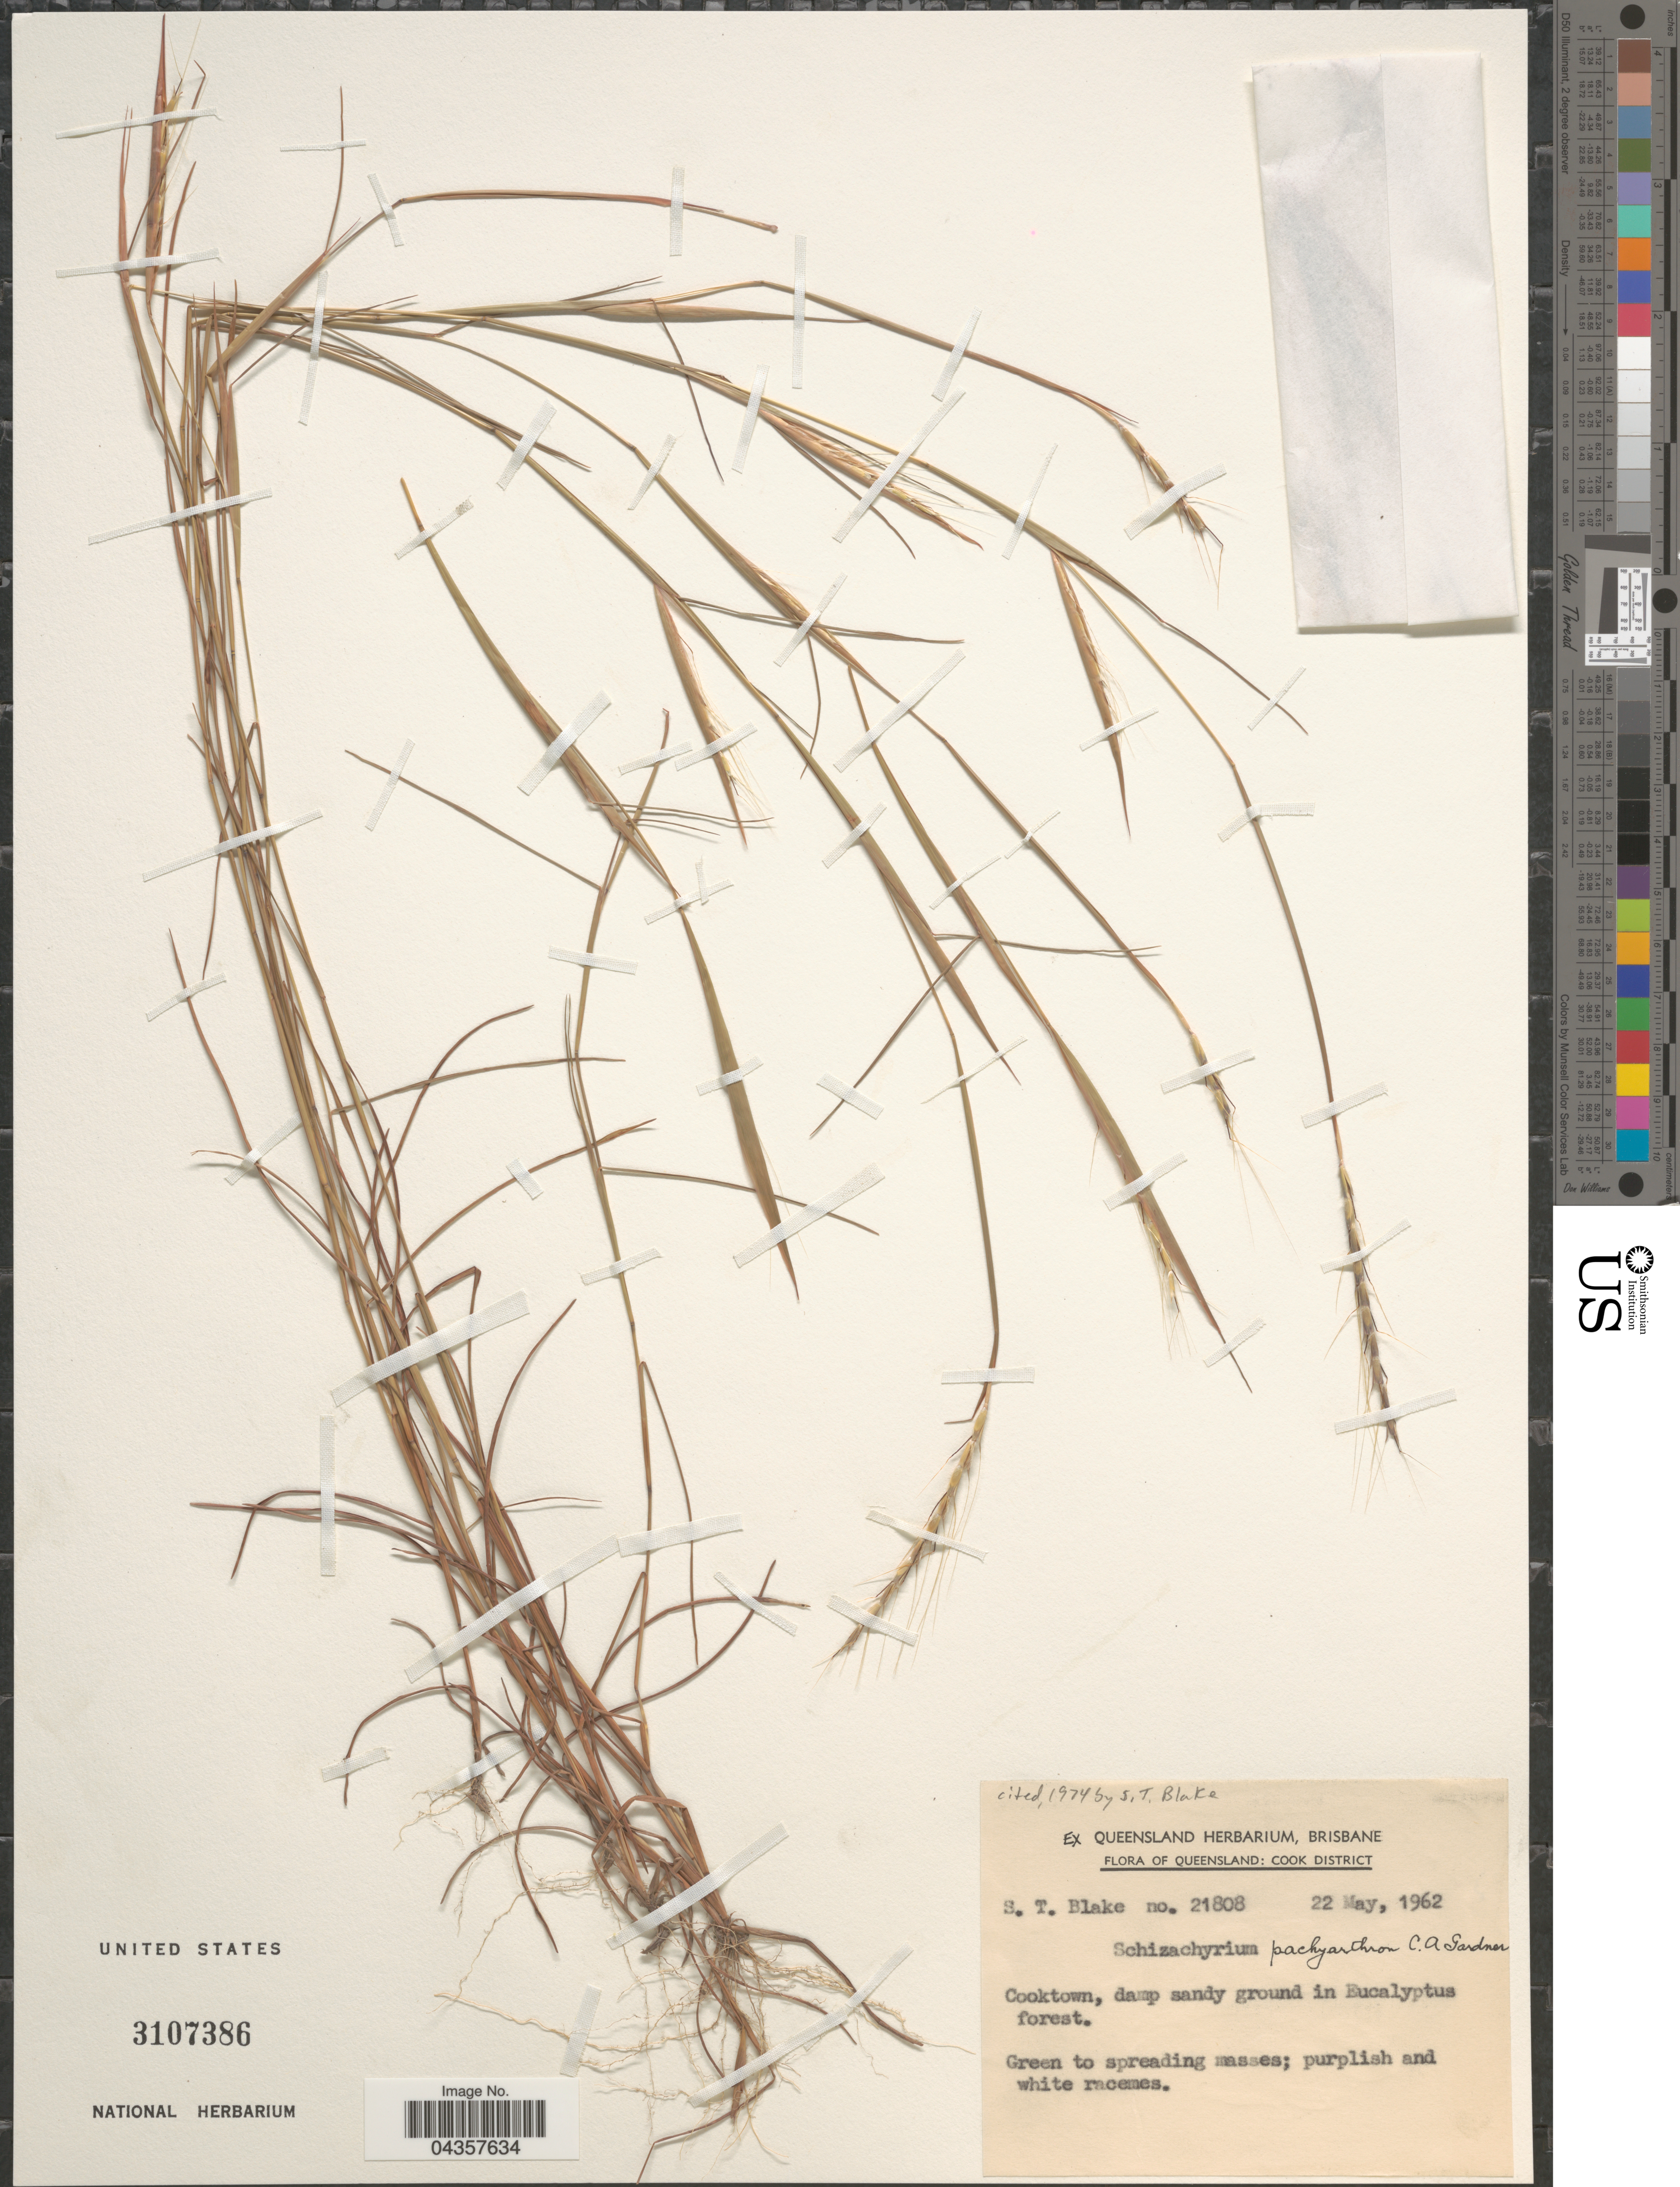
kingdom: Plantae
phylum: Tracheophyta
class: Liliopsida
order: Poales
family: Poaceae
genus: Schizachyrium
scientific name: Schizachyrium pachyarthron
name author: C.A. Gardner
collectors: S. T. Blake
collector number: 21808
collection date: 1962-05-22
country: Australia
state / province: Queensland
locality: Cook District. Cooktown.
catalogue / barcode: US 3107386